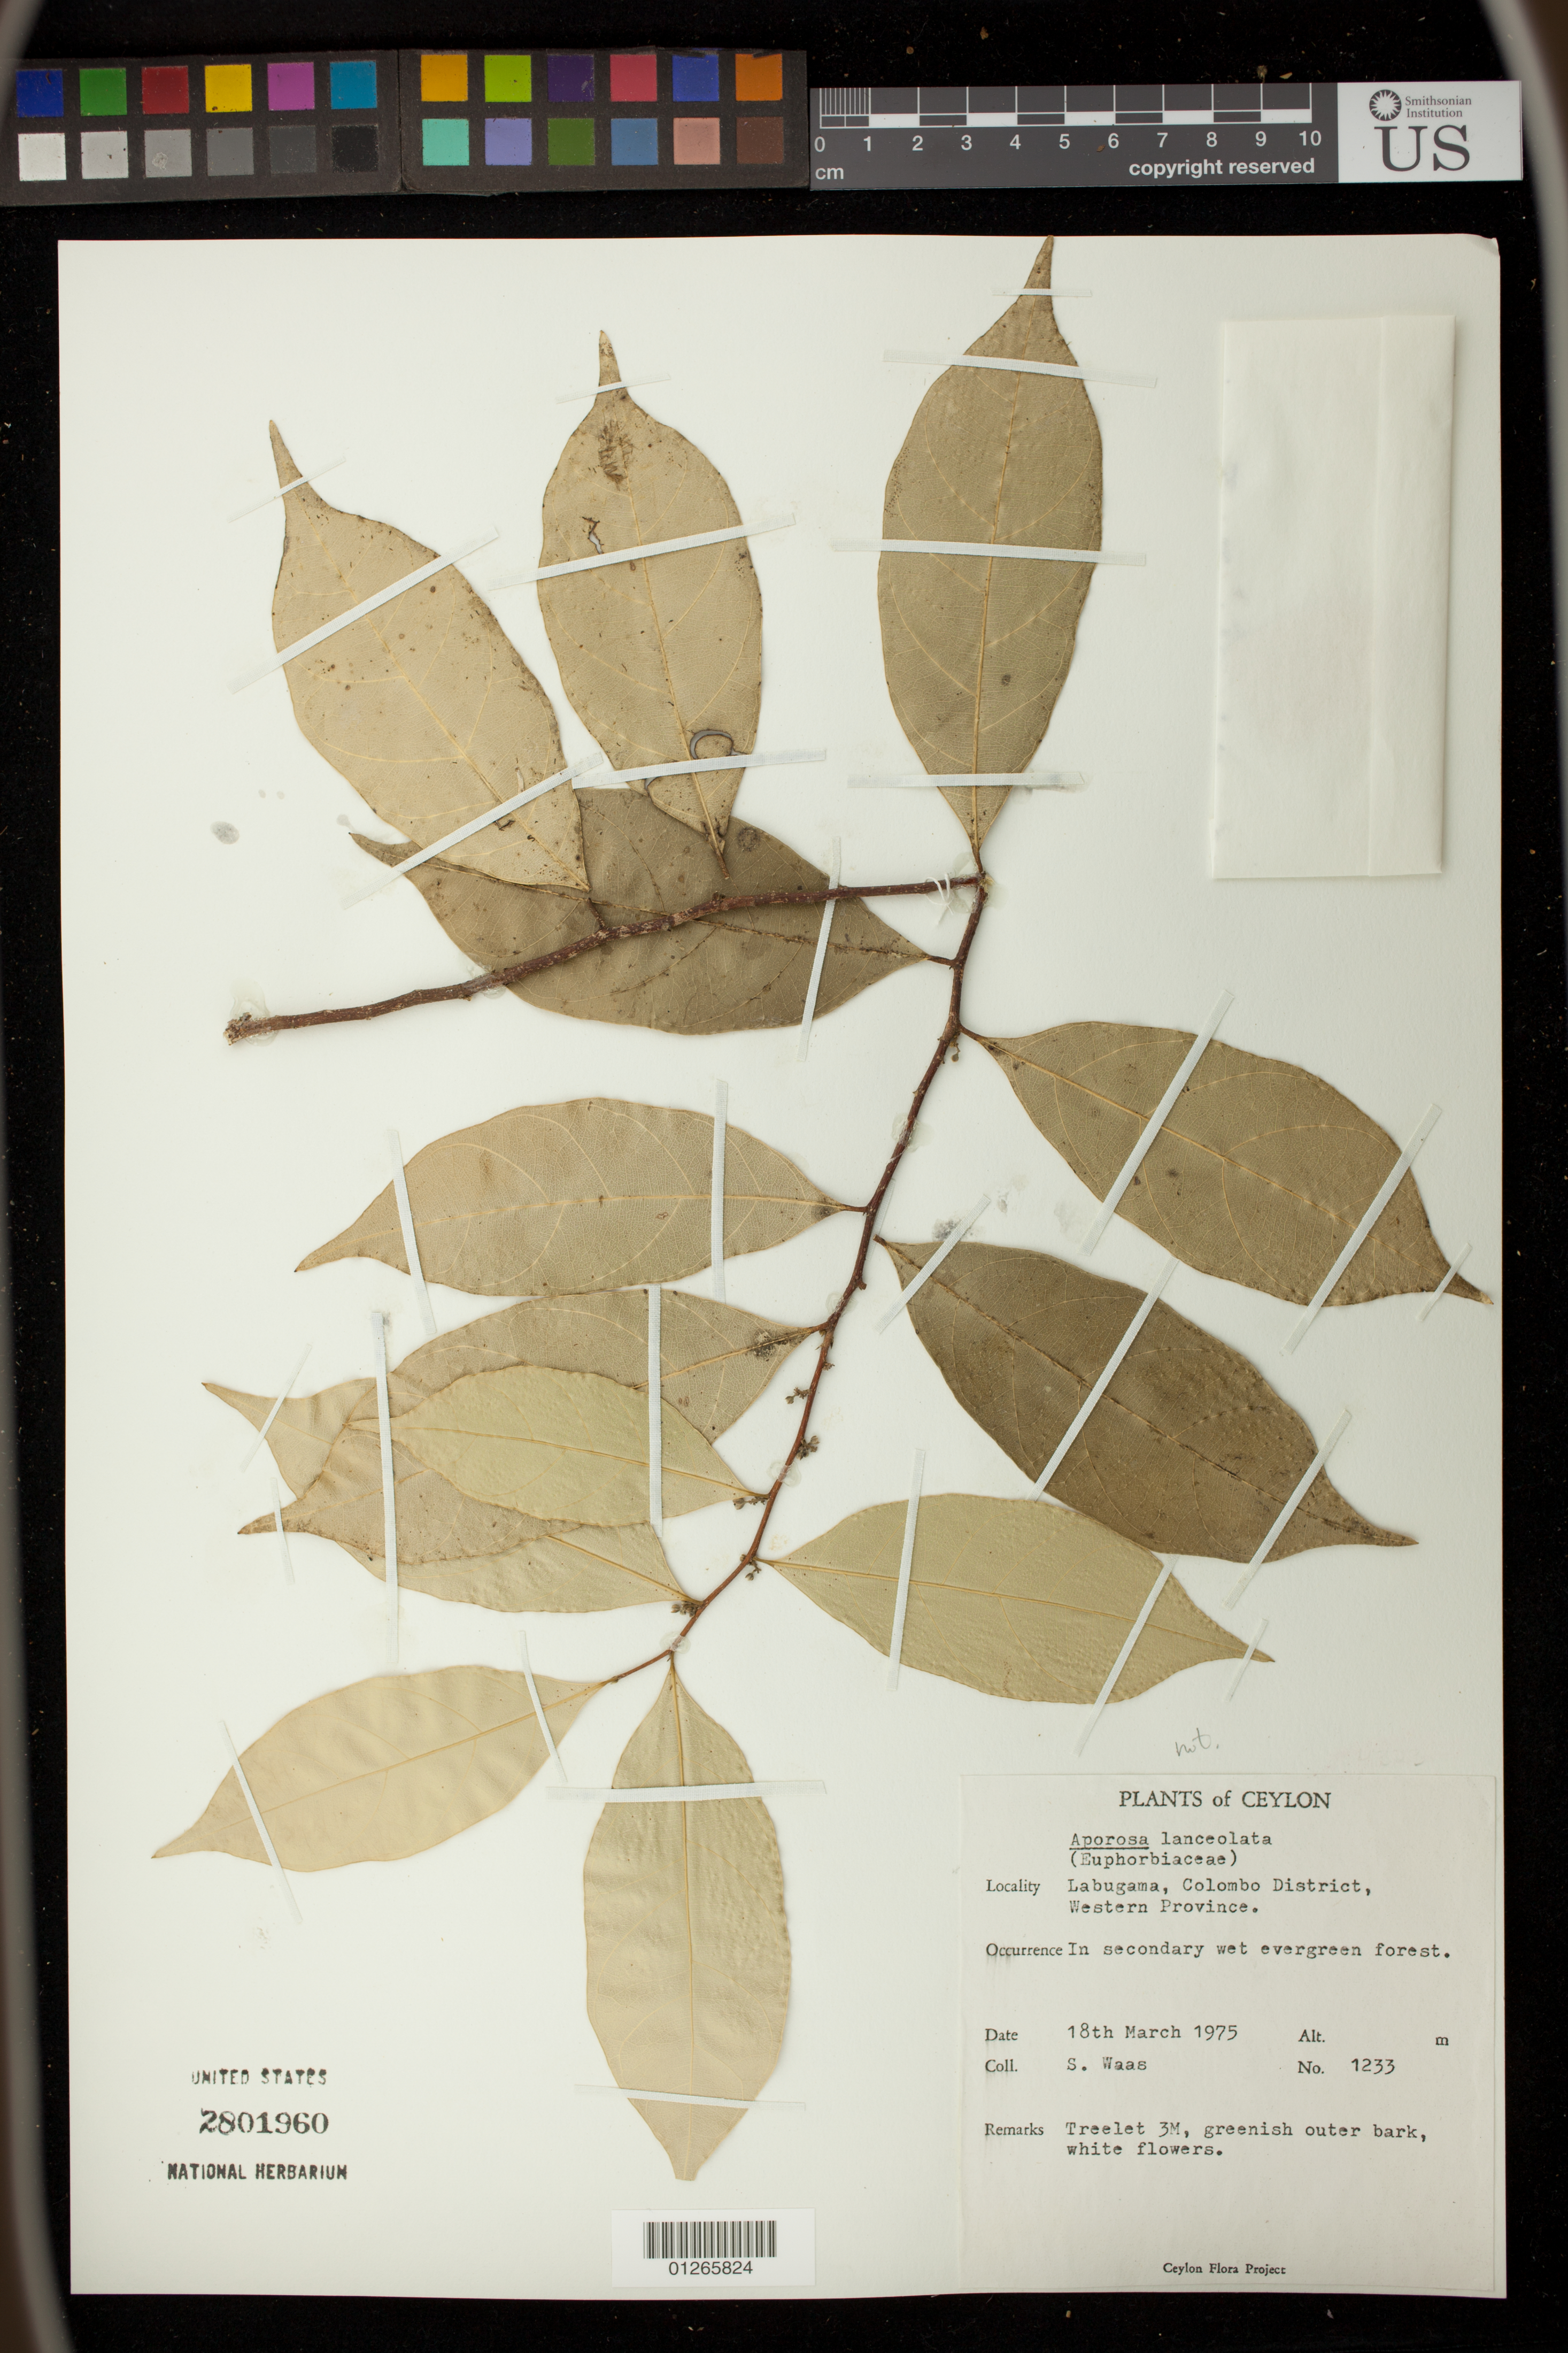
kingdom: Plantae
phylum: Tracheophyta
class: Magnoliopsida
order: Malpighiales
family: Phyllanthaceae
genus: Aporosa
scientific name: Aporosa lanceolata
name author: Müll. Arg.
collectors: S. Waas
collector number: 1233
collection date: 1975-03-18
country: Sri Lanka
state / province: Western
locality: Labugama, Colombo District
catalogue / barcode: US 2801960